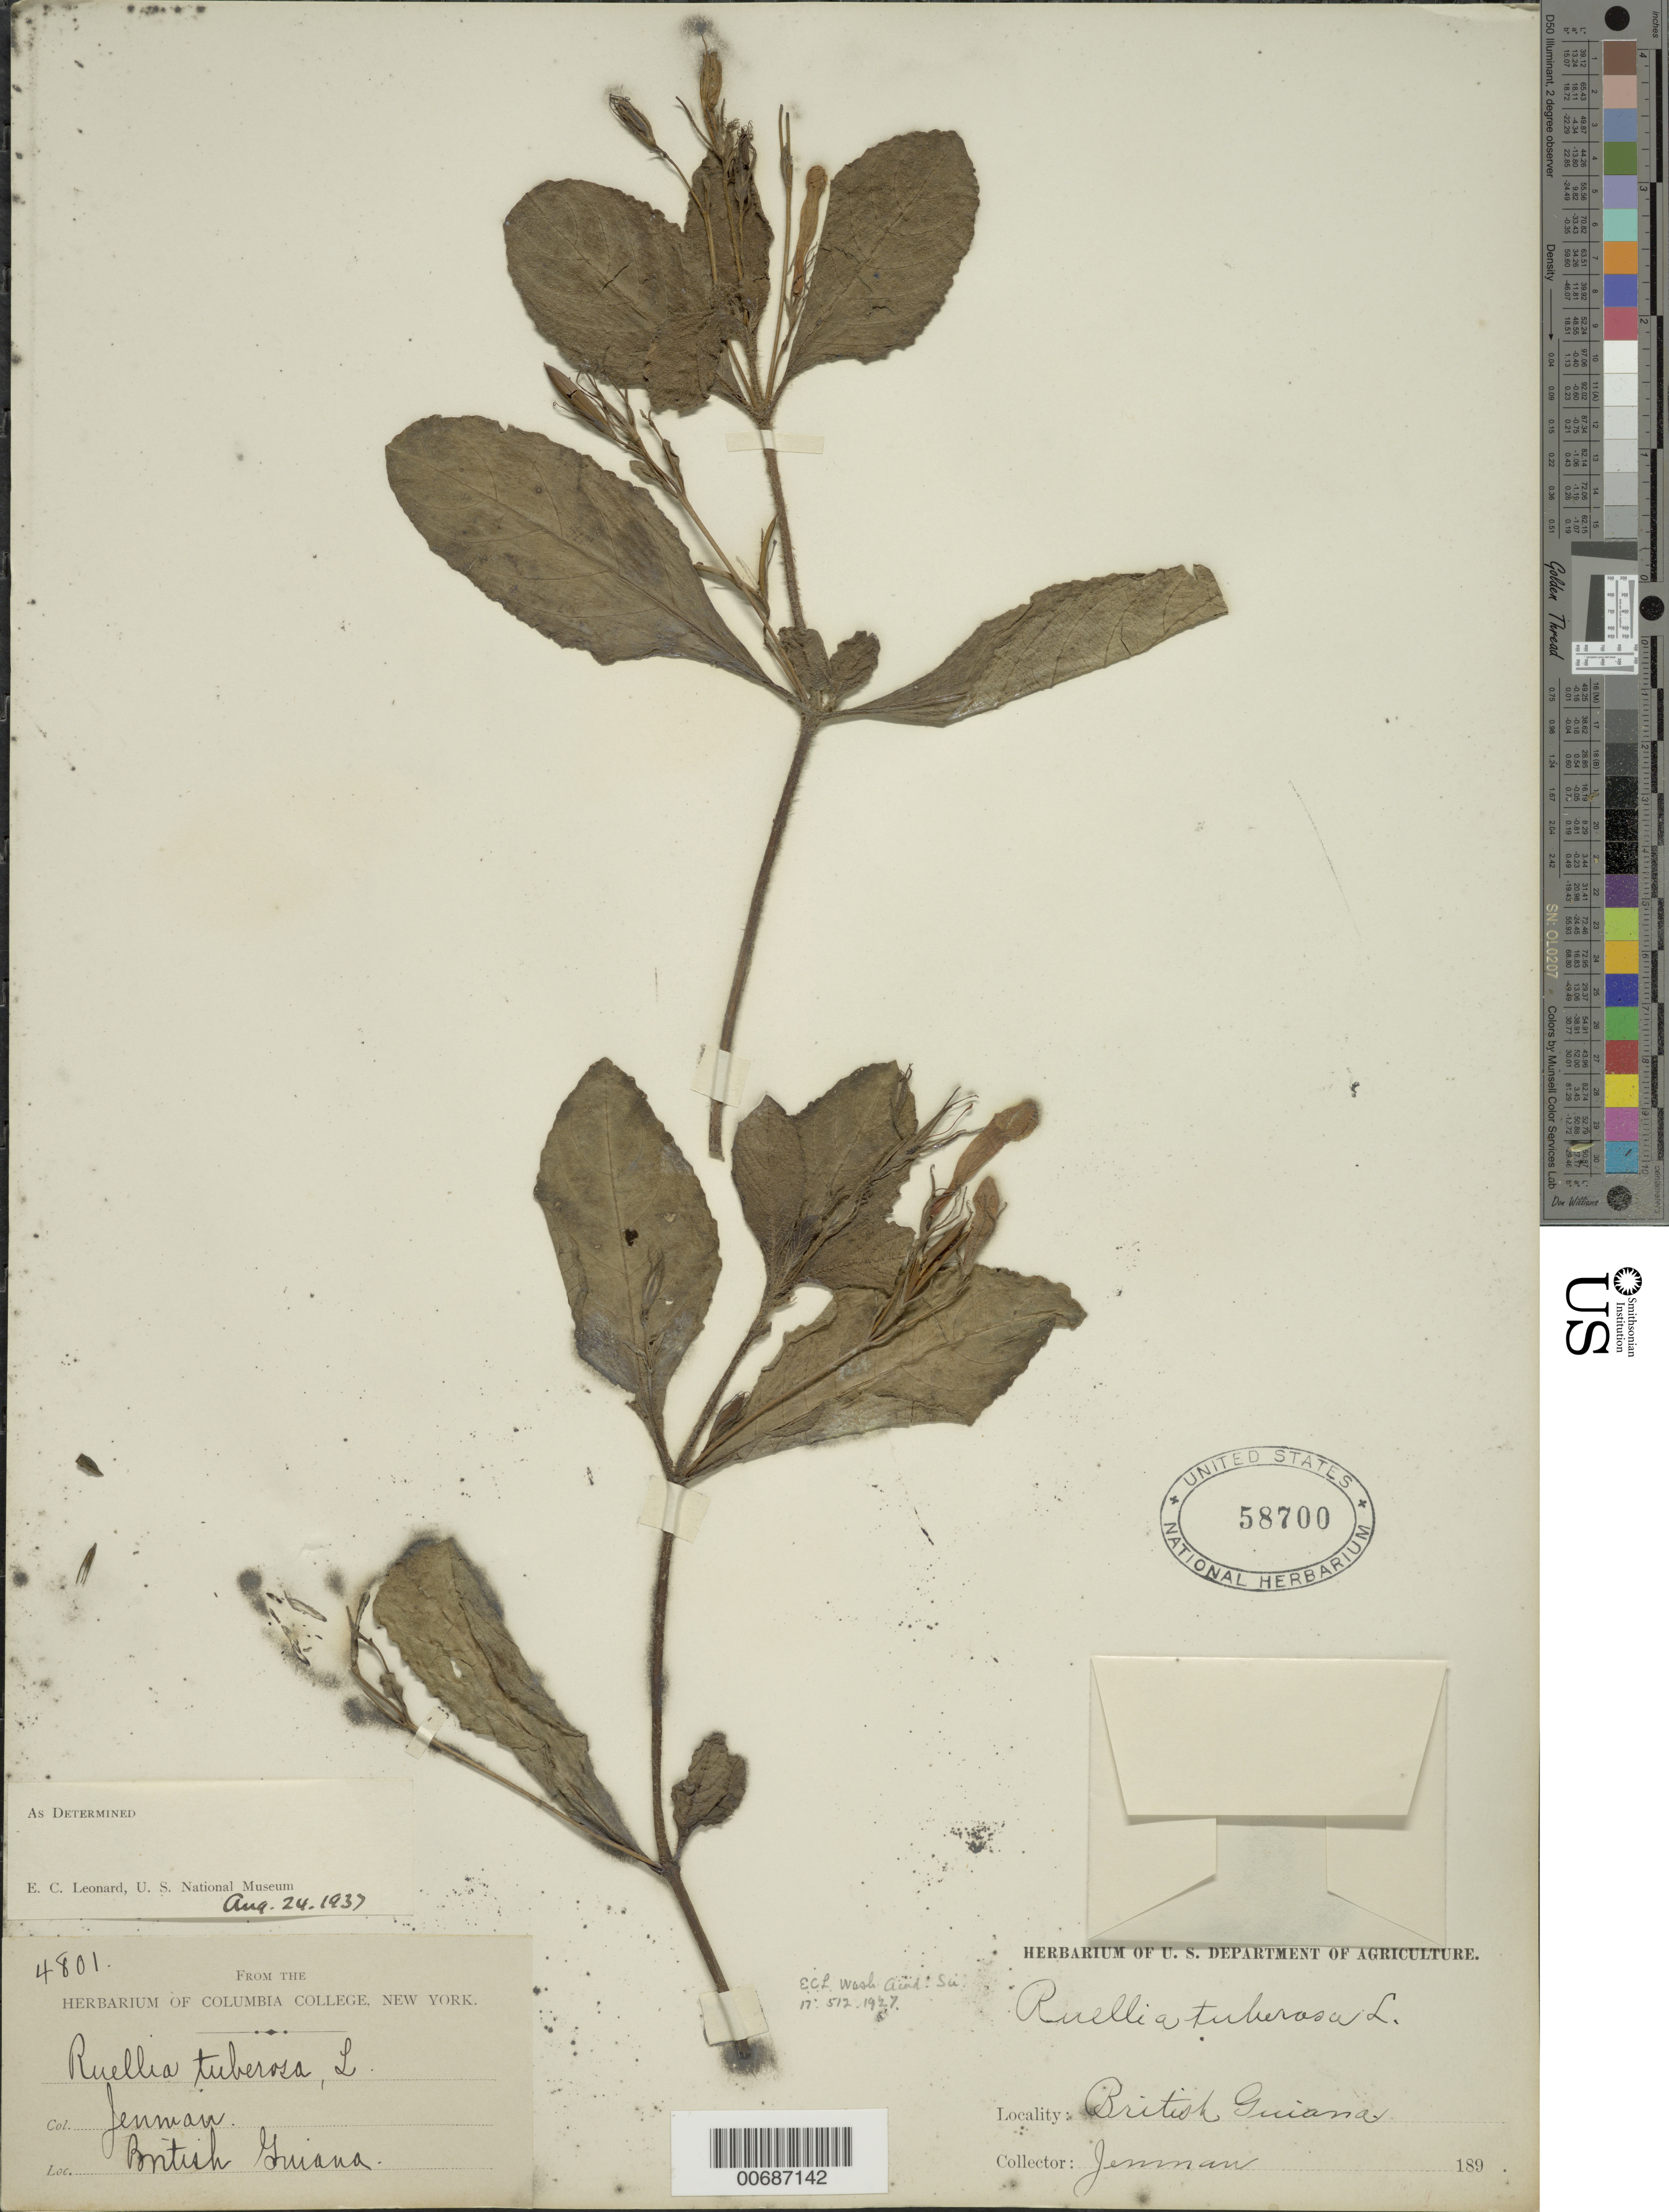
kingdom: Plantae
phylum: Tracheophyta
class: Magnoliopsida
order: Lamiales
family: Acanthaceae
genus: Ruellia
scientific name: Ruellia tuberosa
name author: L.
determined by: Leonard, Emery C., (US)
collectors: G. S. Jenman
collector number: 4801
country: Guyana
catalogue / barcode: US 58700